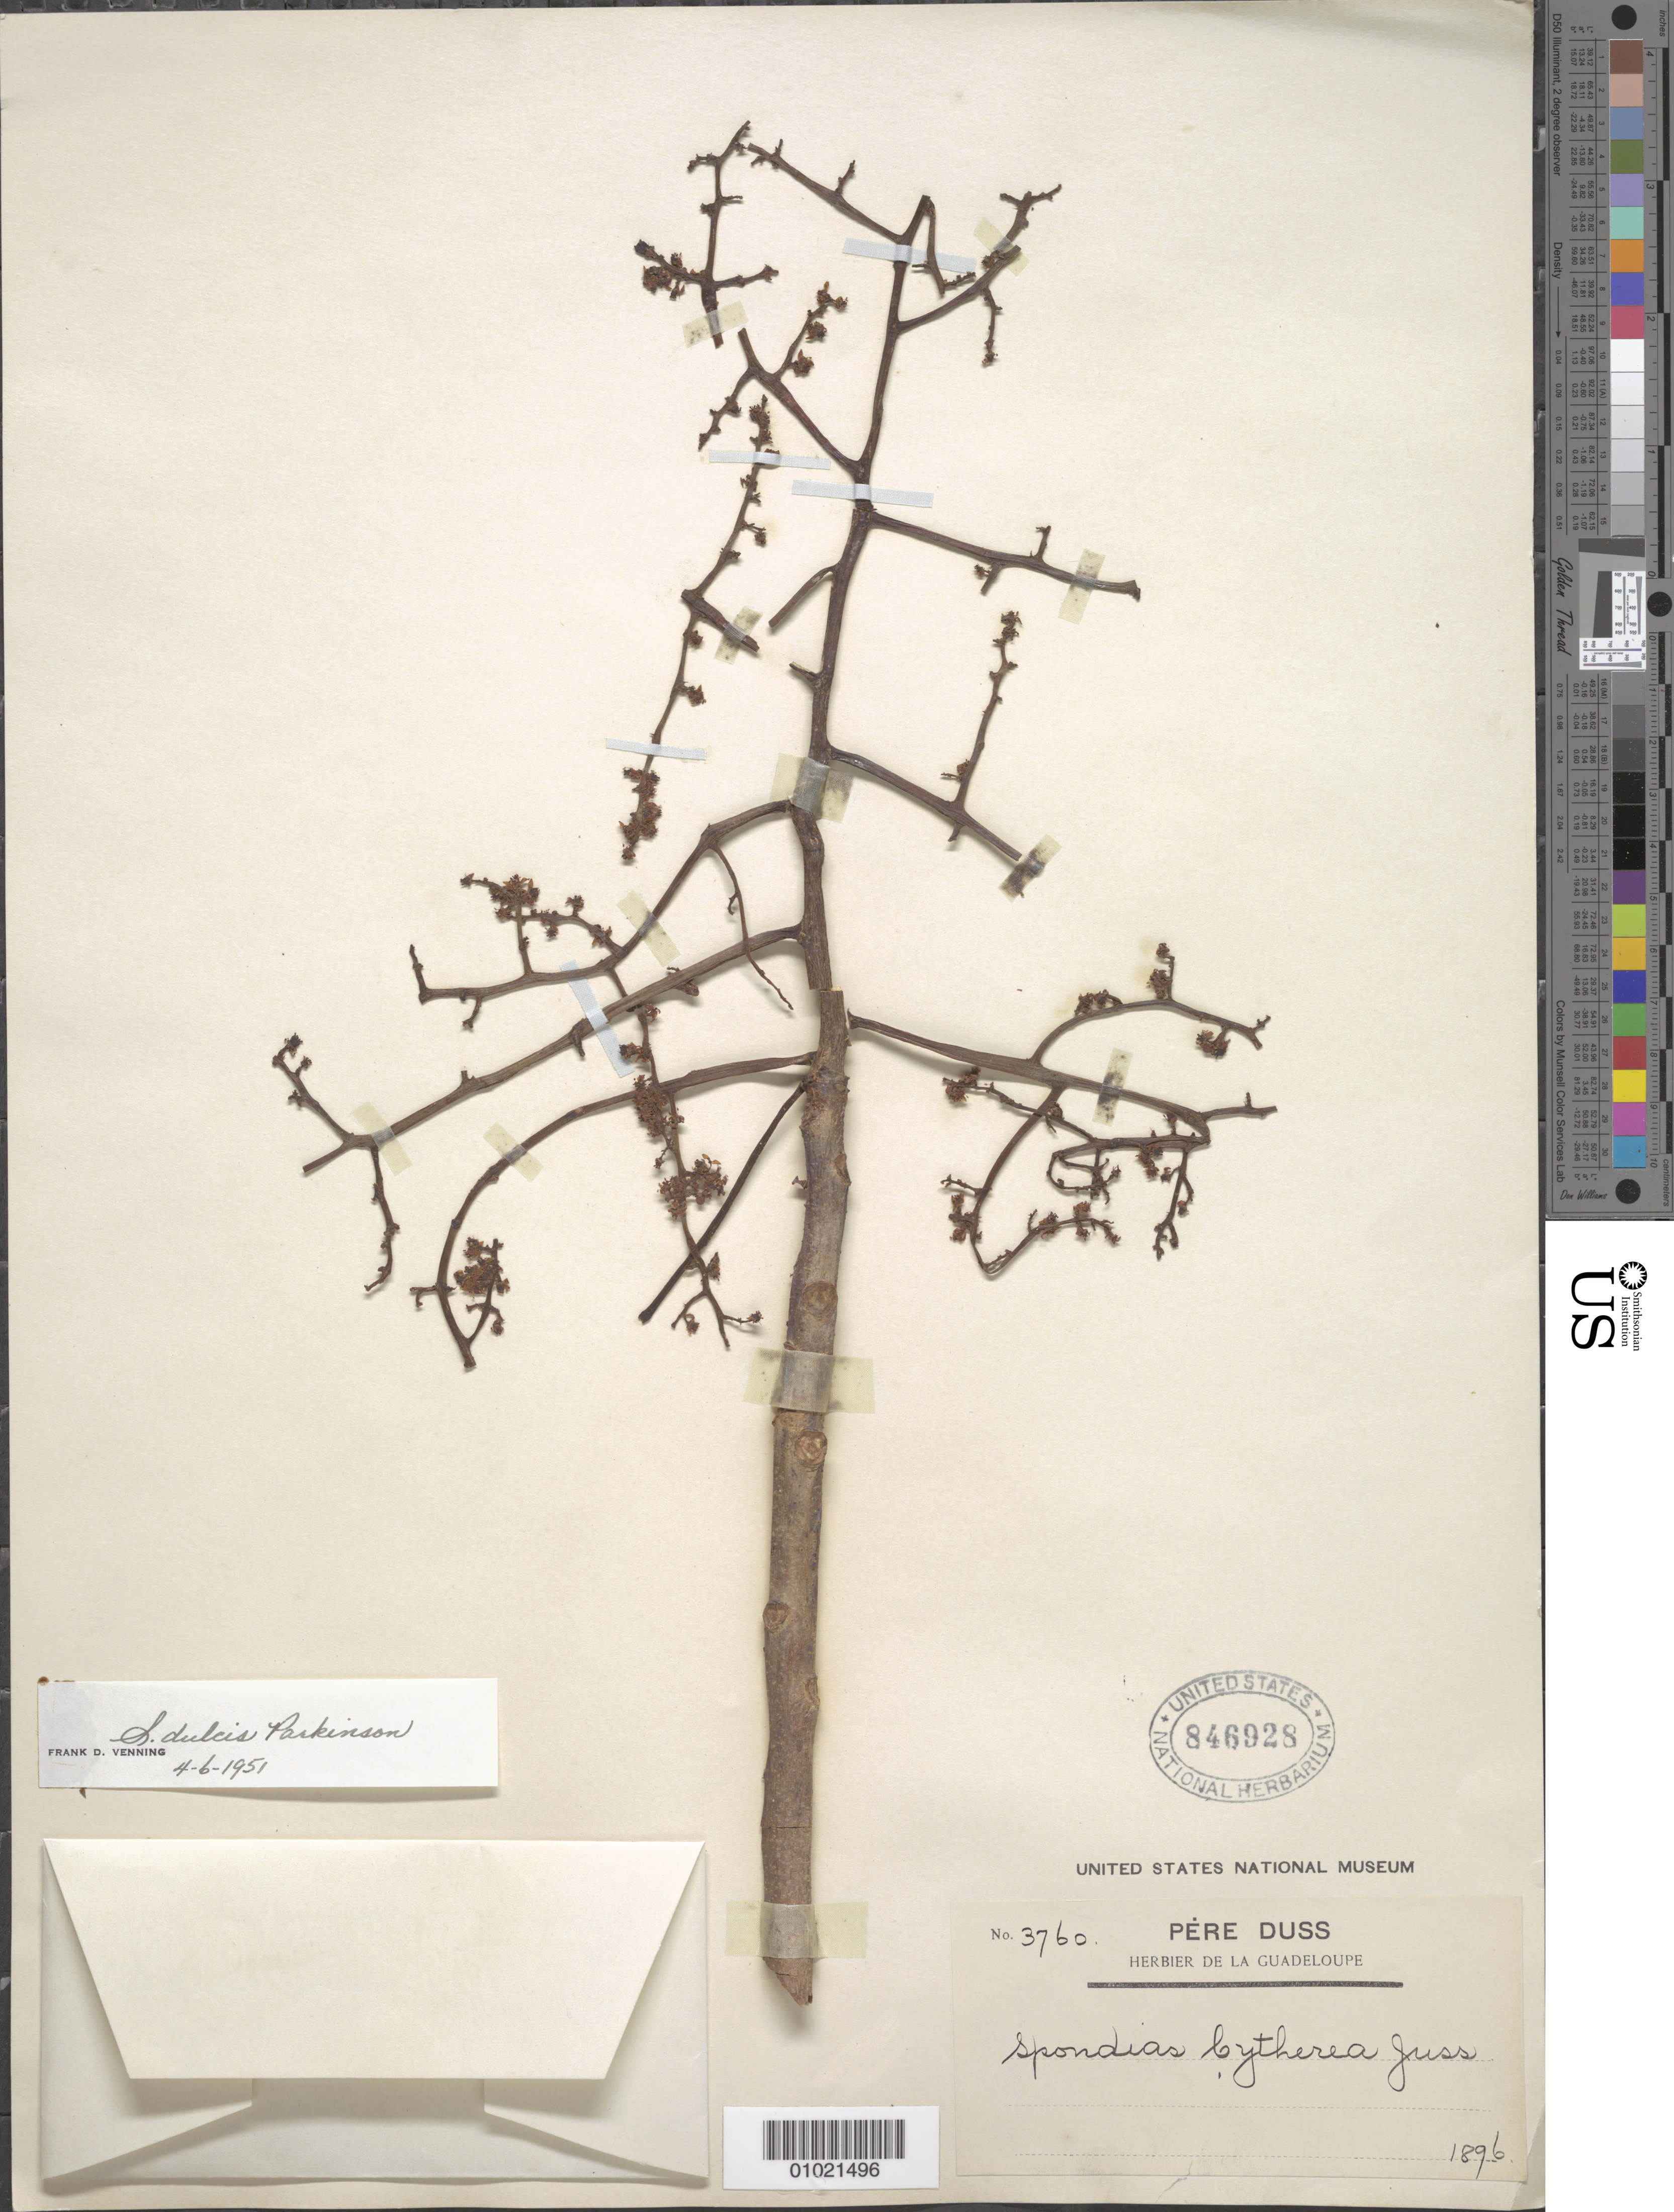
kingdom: Plantae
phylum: Tracheophyta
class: Magnoliopsida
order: Sapindales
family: Anacardiaceae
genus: Spondias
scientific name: Spondias dulcis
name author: Parkinson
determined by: Mitchell, J. D.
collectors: Père Duss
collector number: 3760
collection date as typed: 1896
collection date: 1896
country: Guadeloupe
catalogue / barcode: US 846928